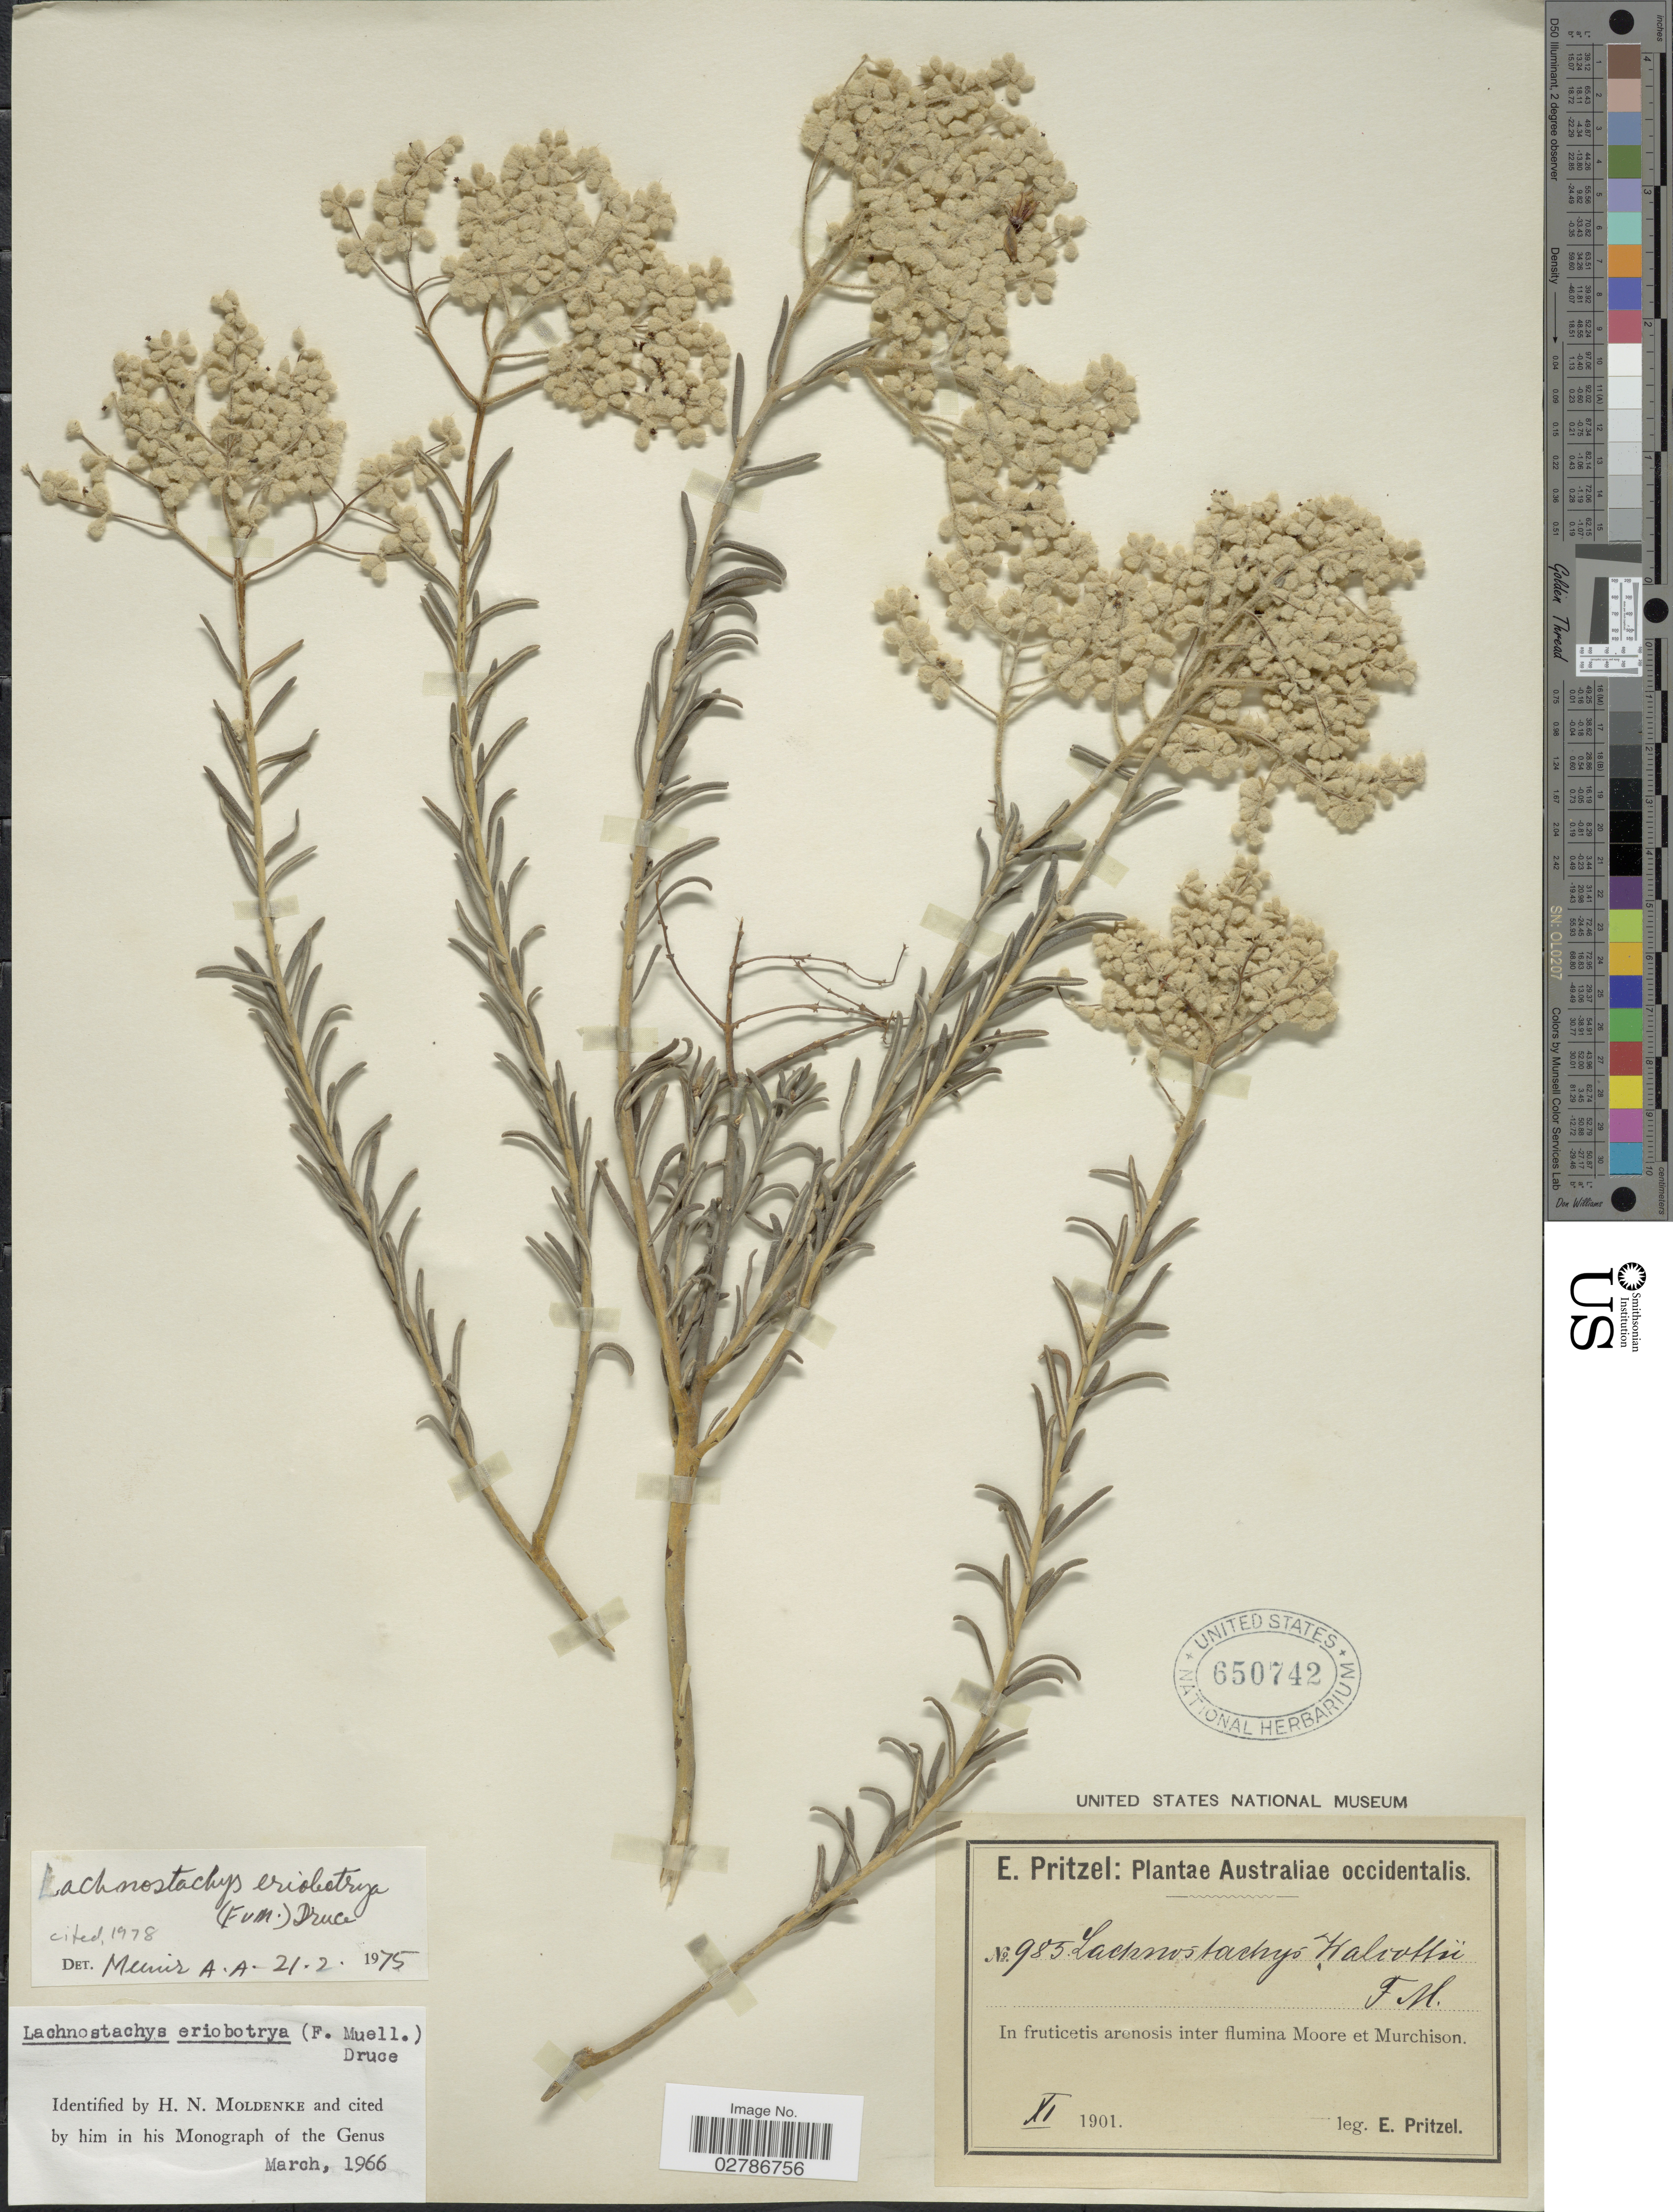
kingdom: Plantae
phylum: Tracheophyta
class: Magnoliopsida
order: Lamiales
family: Lamiaceae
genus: Lachnostachys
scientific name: Lachnostachys eriobotrya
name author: (F. Muell.) Druce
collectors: E. G. Pritzel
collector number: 985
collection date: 1901-11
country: Australia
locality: Australiae occidentalis. In fruticetis arenosis inter flumina Moore et Murchison.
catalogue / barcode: US 650742